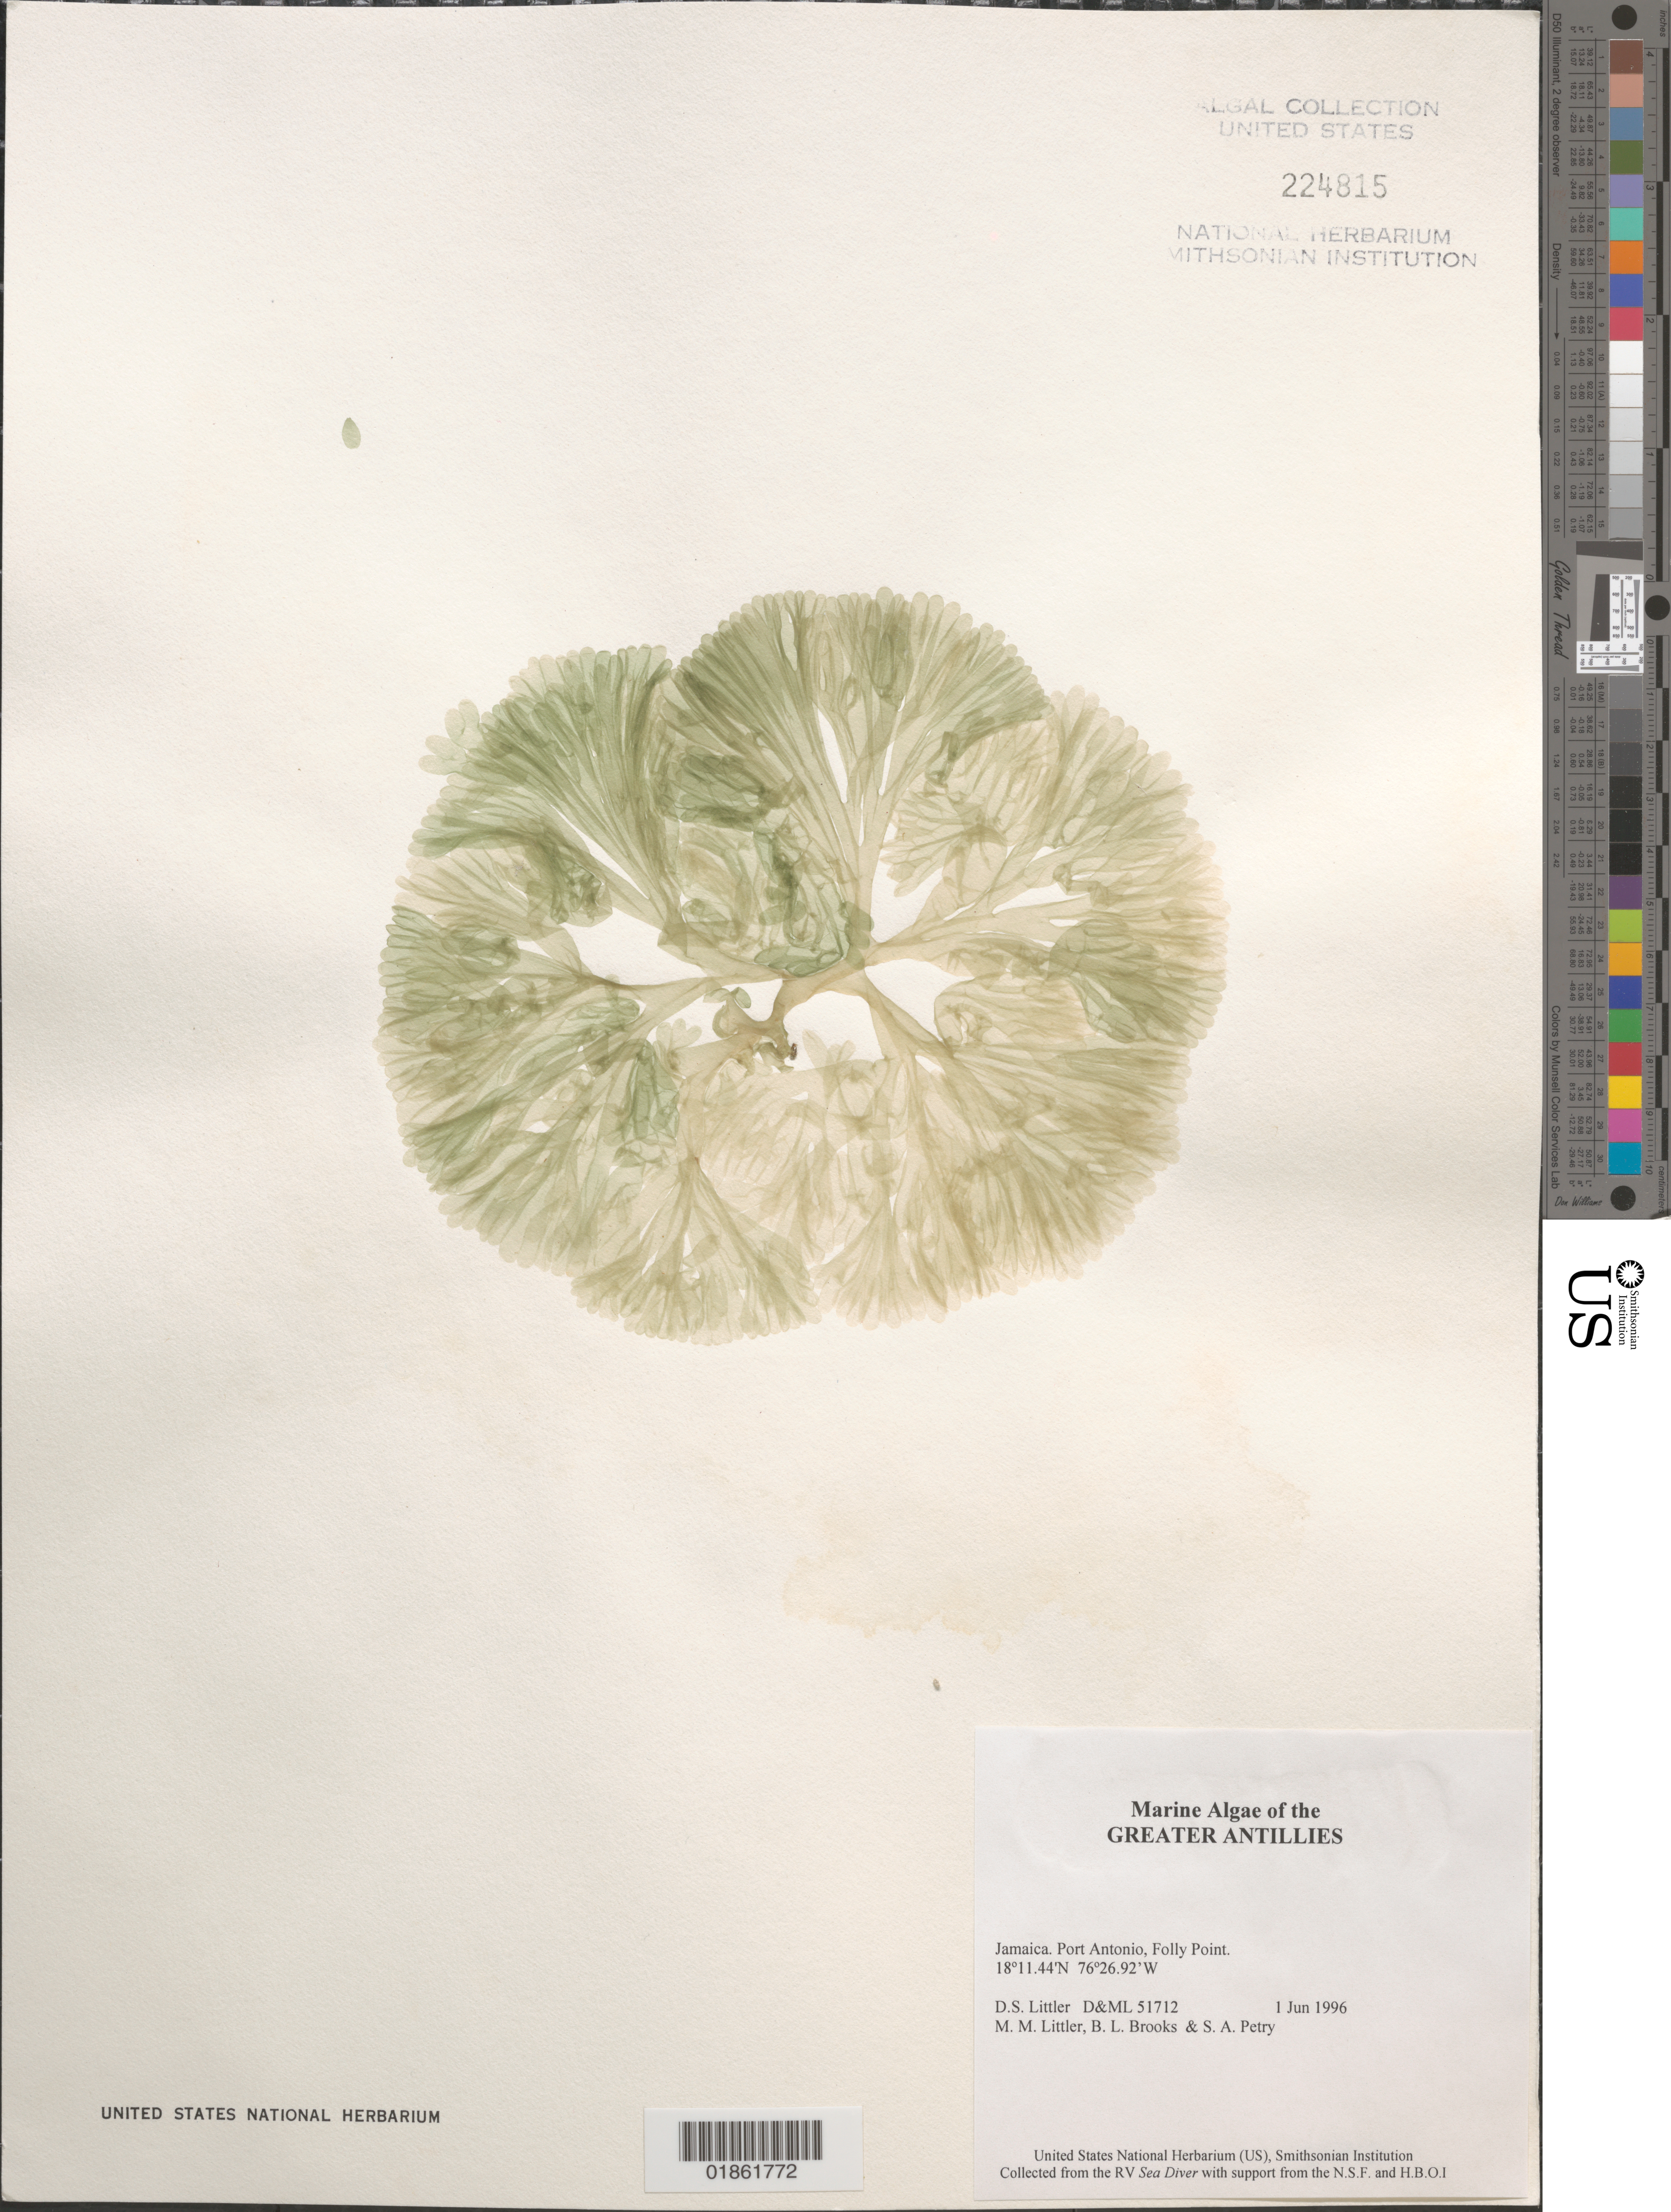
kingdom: Plantae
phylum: Rhodophyta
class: Florideophyceae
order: Halymeniales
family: Halymeniaceae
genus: Halymenia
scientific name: Halymenia trigona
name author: (Clemente) C. Agardh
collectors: D. S. Littler & M. M. Littler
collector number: D&ML 51712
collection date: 1996-06-01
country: Jamaica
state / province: Portland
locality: Port Antonio. Folly Point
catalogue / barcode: US 224815